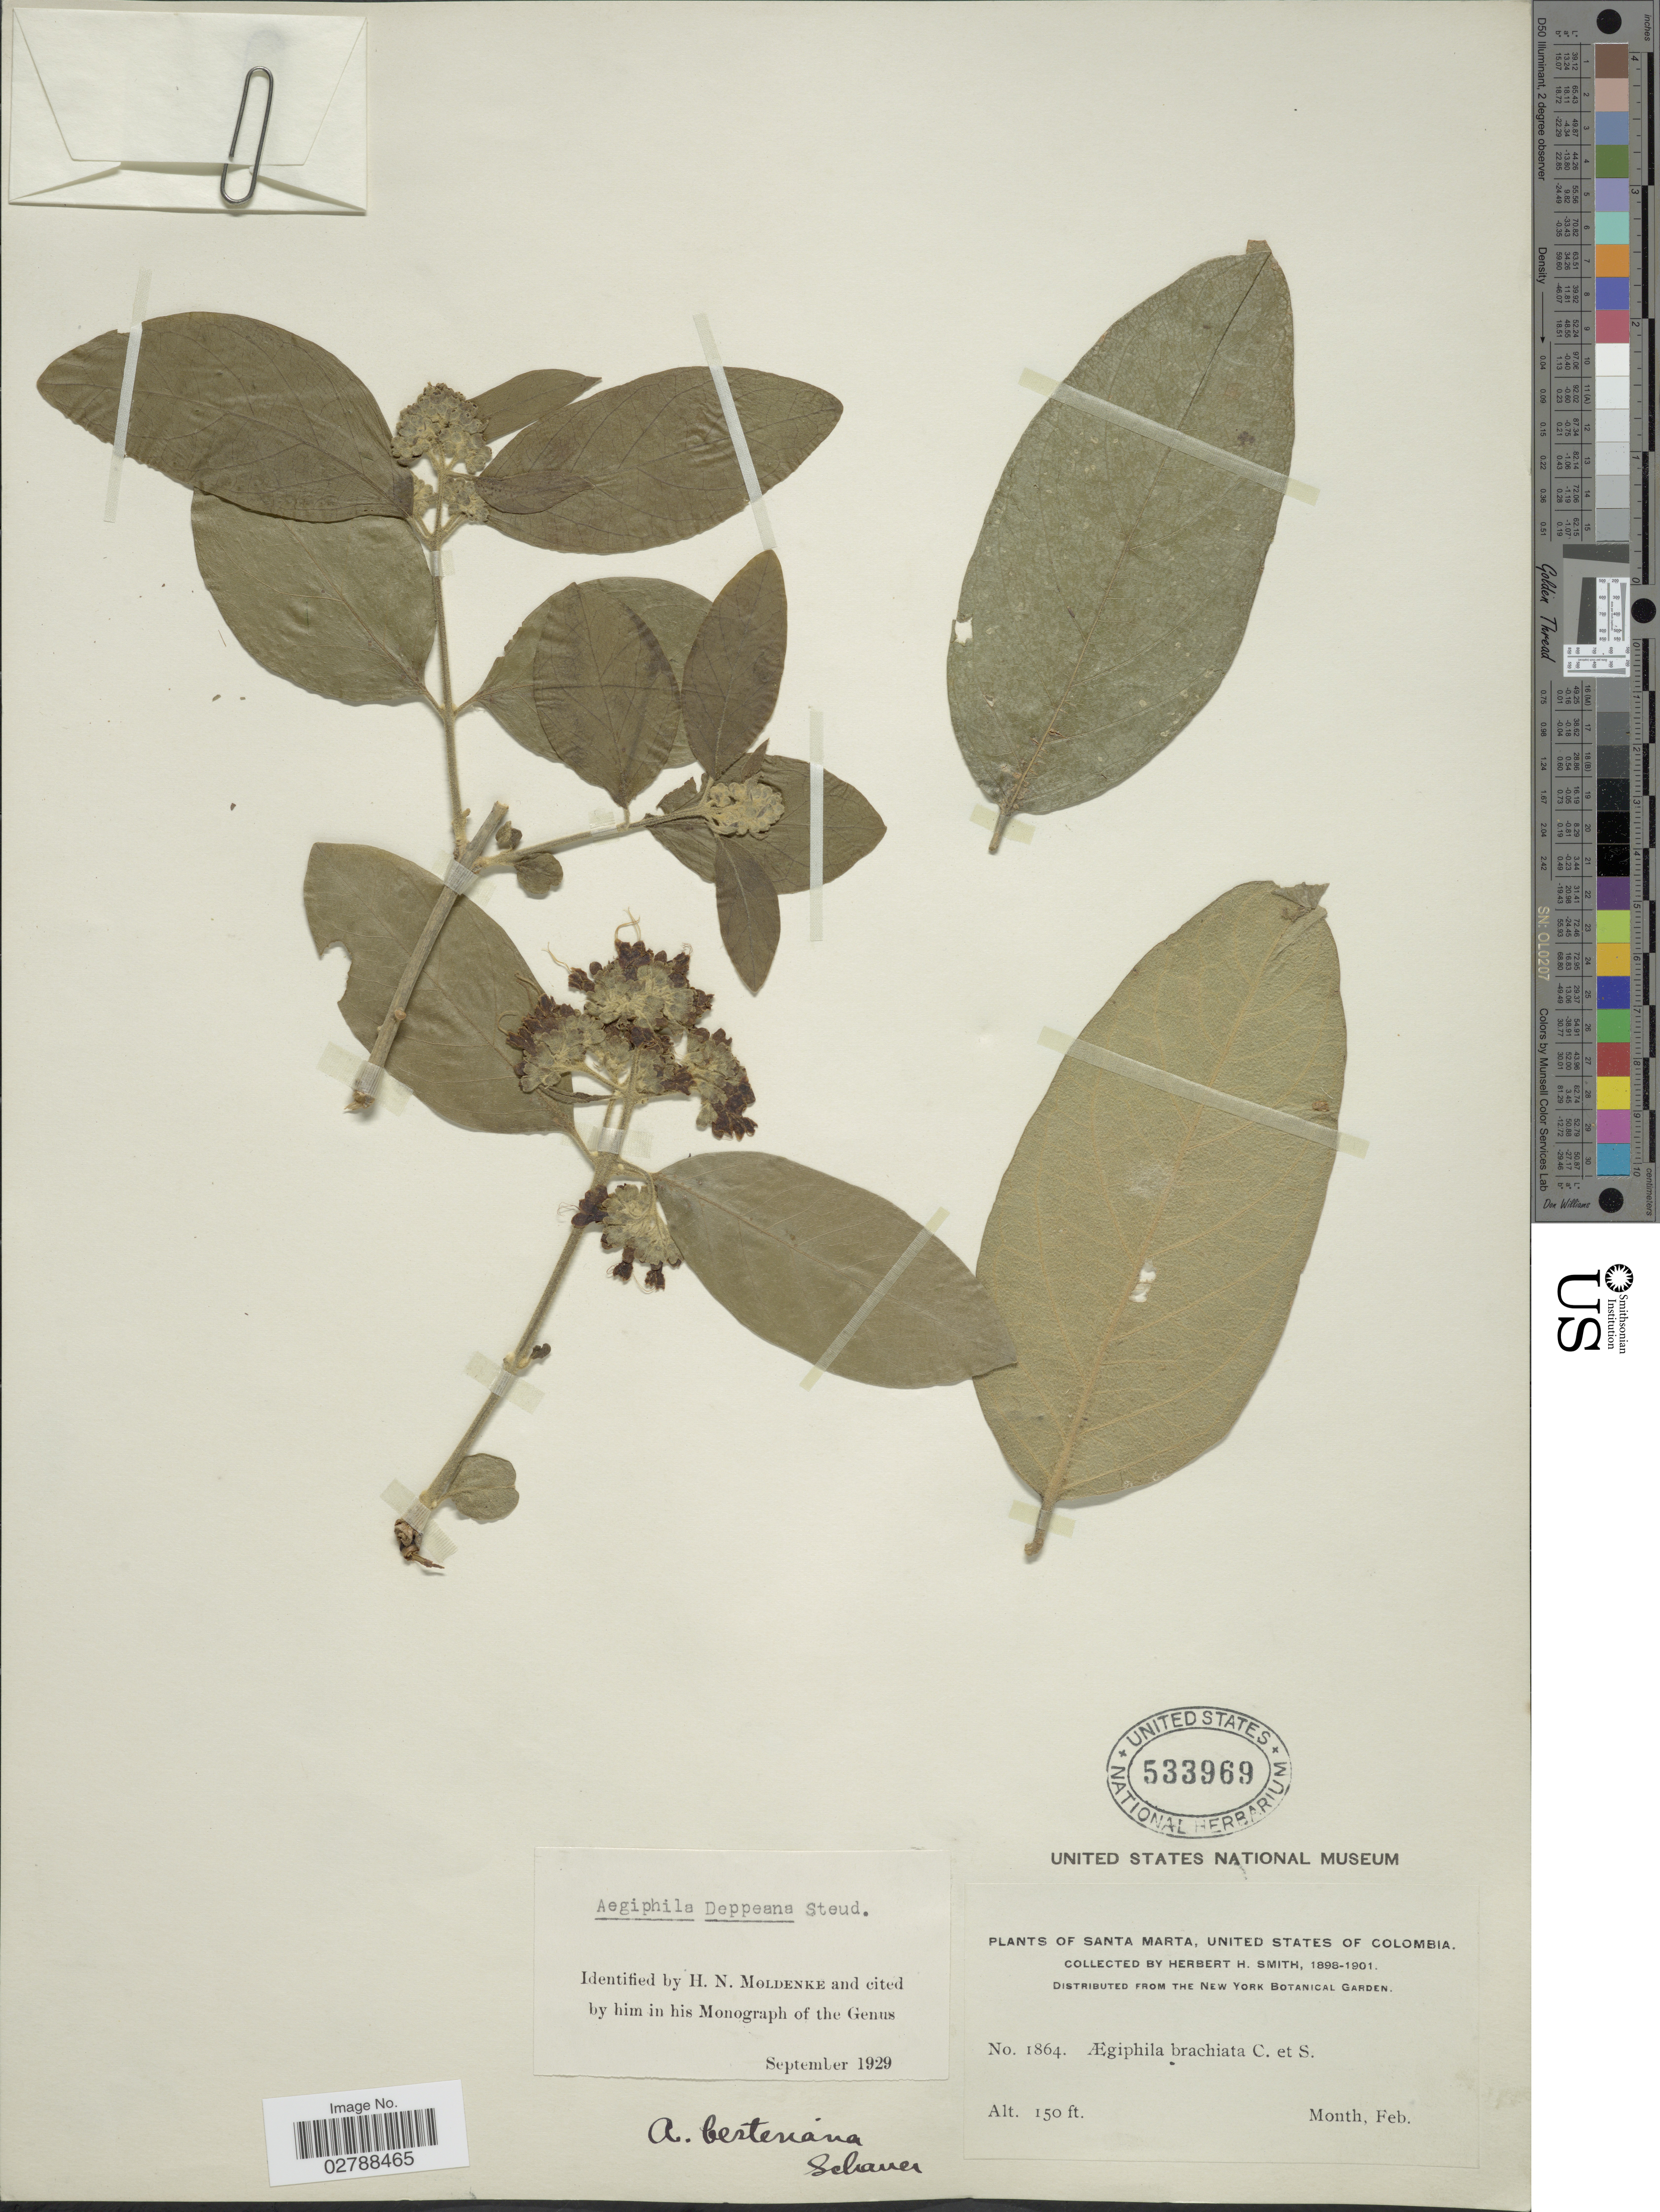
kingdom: Plantae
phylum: Tracheophyta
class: Magnoliopsida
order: Lamiales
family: Lamiaceae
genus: Aegiphila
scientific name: Aegiphila deppeana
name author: Steud.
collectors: Herbert H. Smith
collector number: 1864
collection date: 1898-02/1901-02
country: Colombia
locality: Santa Marta, United States of Colombia.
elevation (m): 46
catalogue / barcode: US 533969